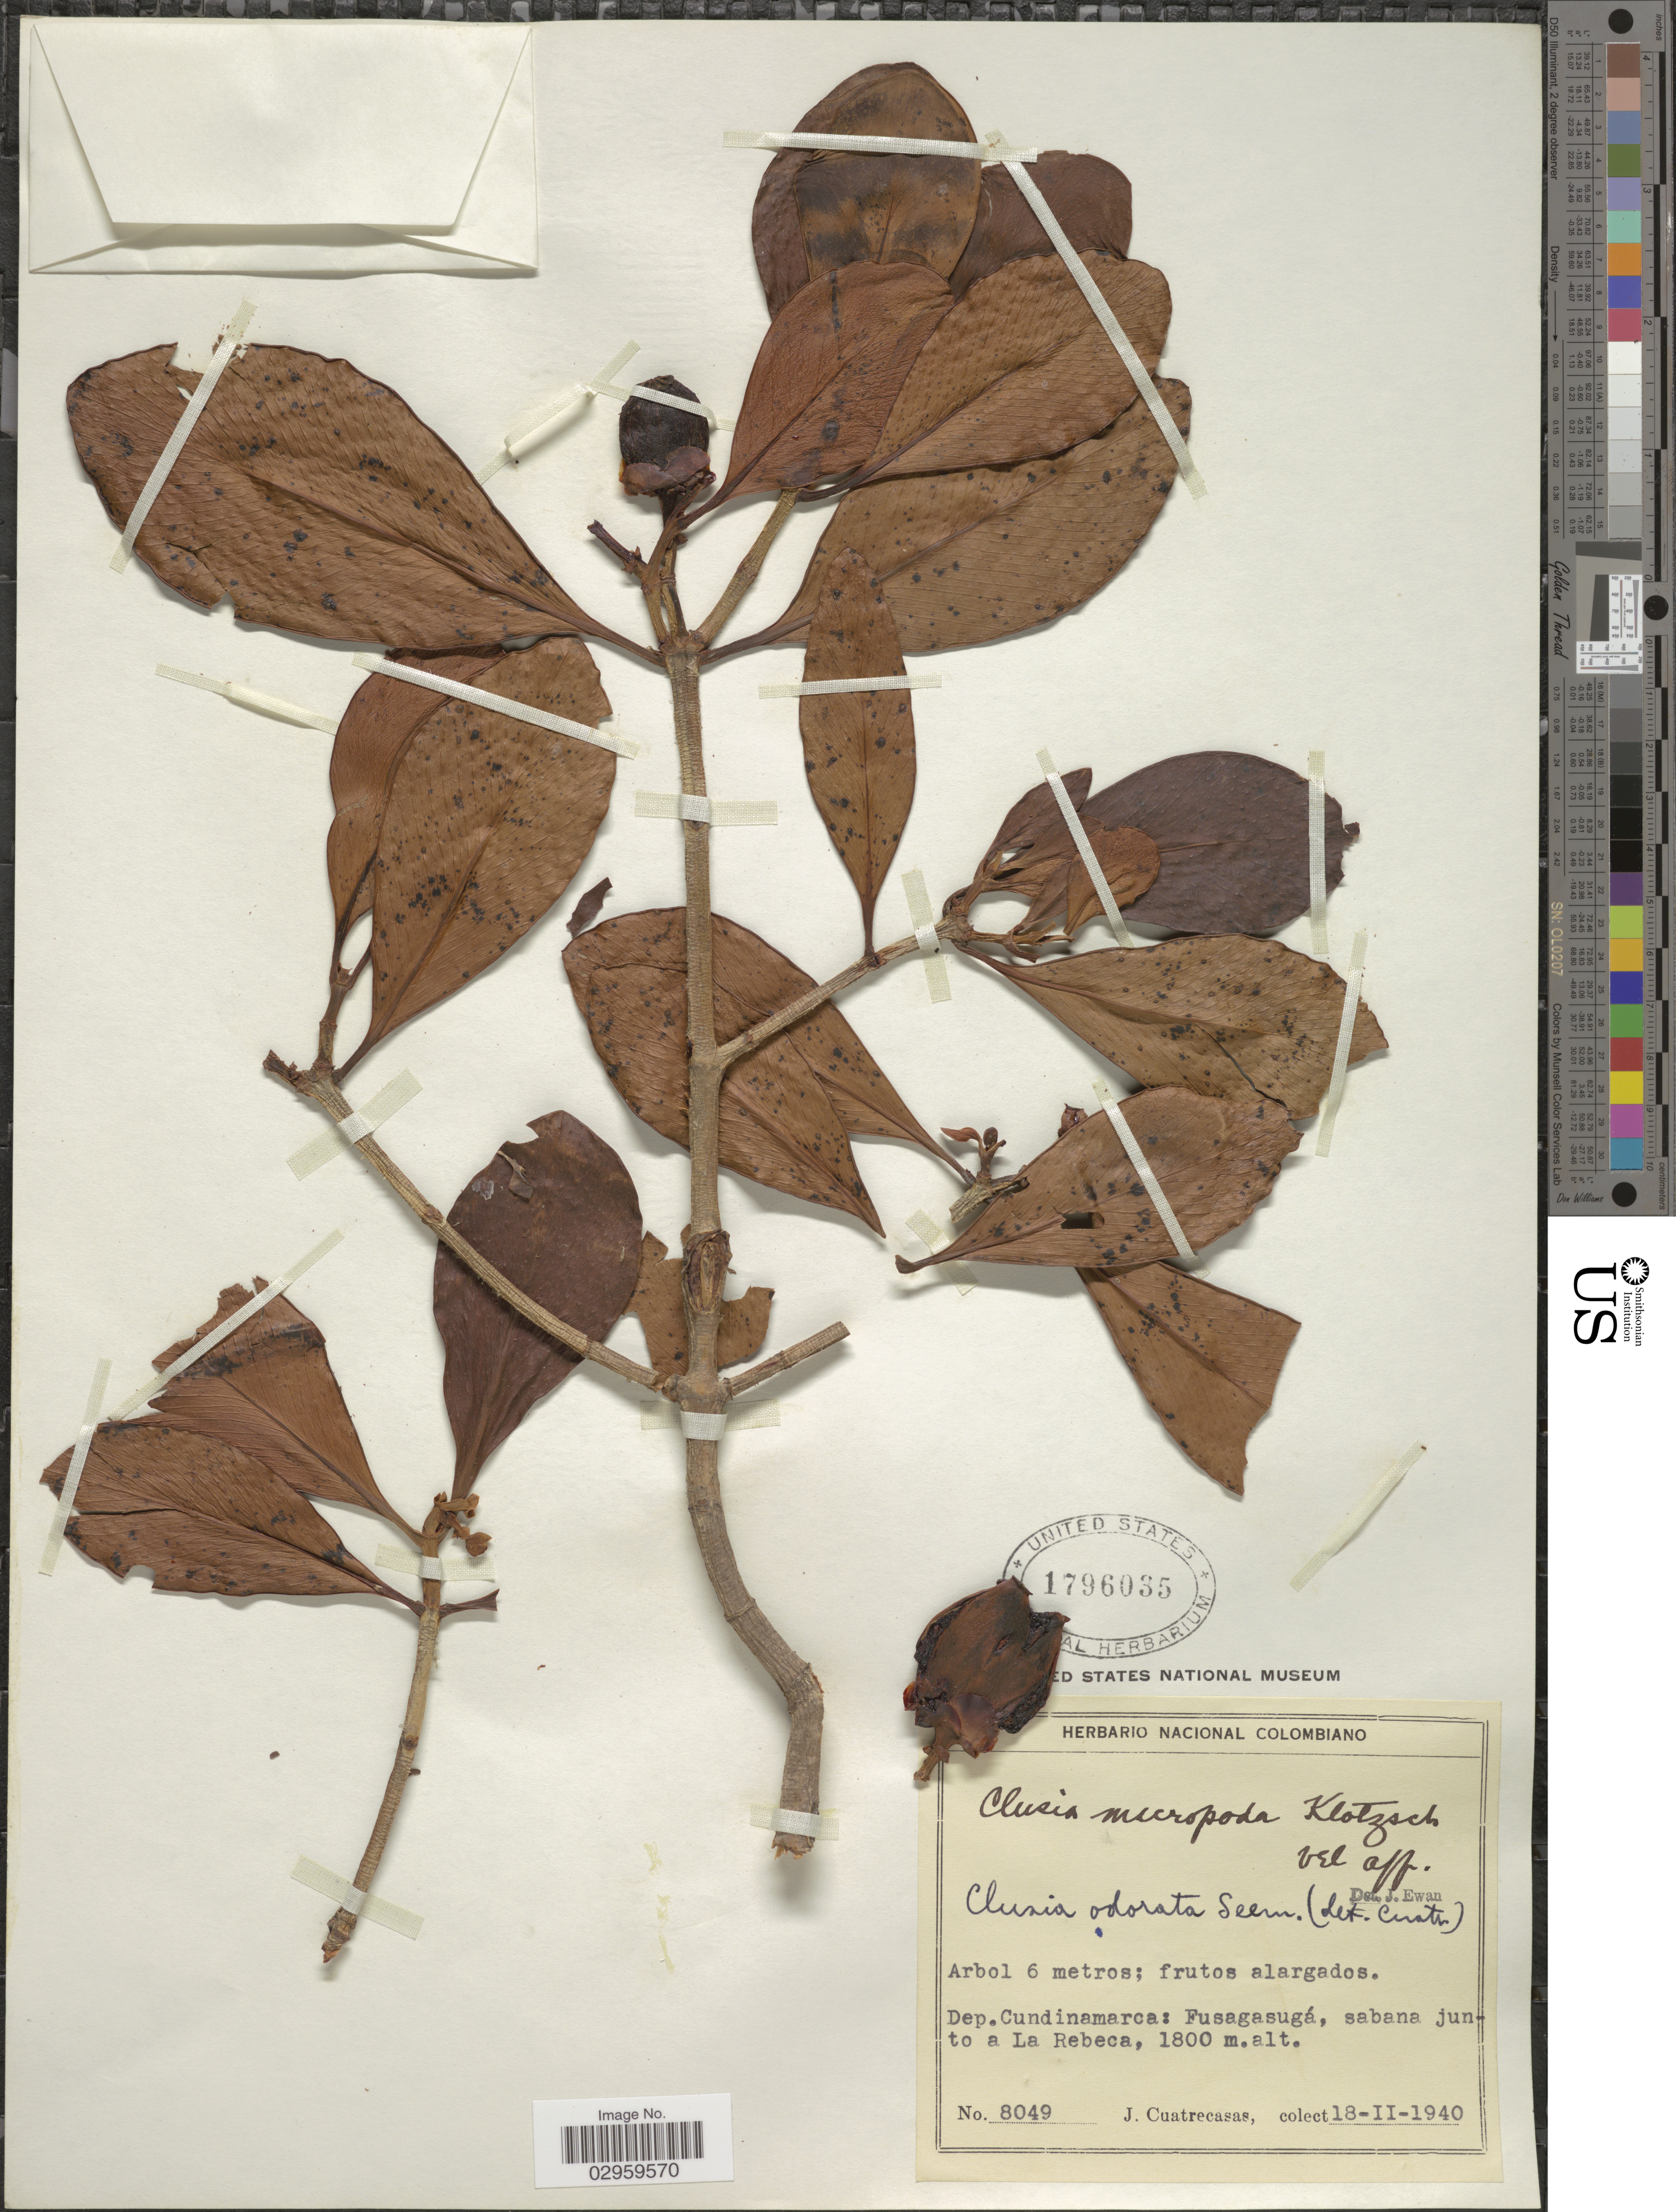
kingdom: Plantae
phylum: Tracheophyta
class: Magnoliopsida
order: Malpighiales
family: Clusiaceae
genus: Clusia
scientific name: Clusia macropoda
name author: Klotzsch ex Engl.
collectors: J. Cuatrecasas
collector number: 8049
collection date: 1940-02-18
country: Colombia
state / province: Cundinamarca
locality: Dep. Cundinamarca: Fusagasugá, sabana junto a La Rebeca.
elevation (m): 1800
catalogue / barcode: US 1796035